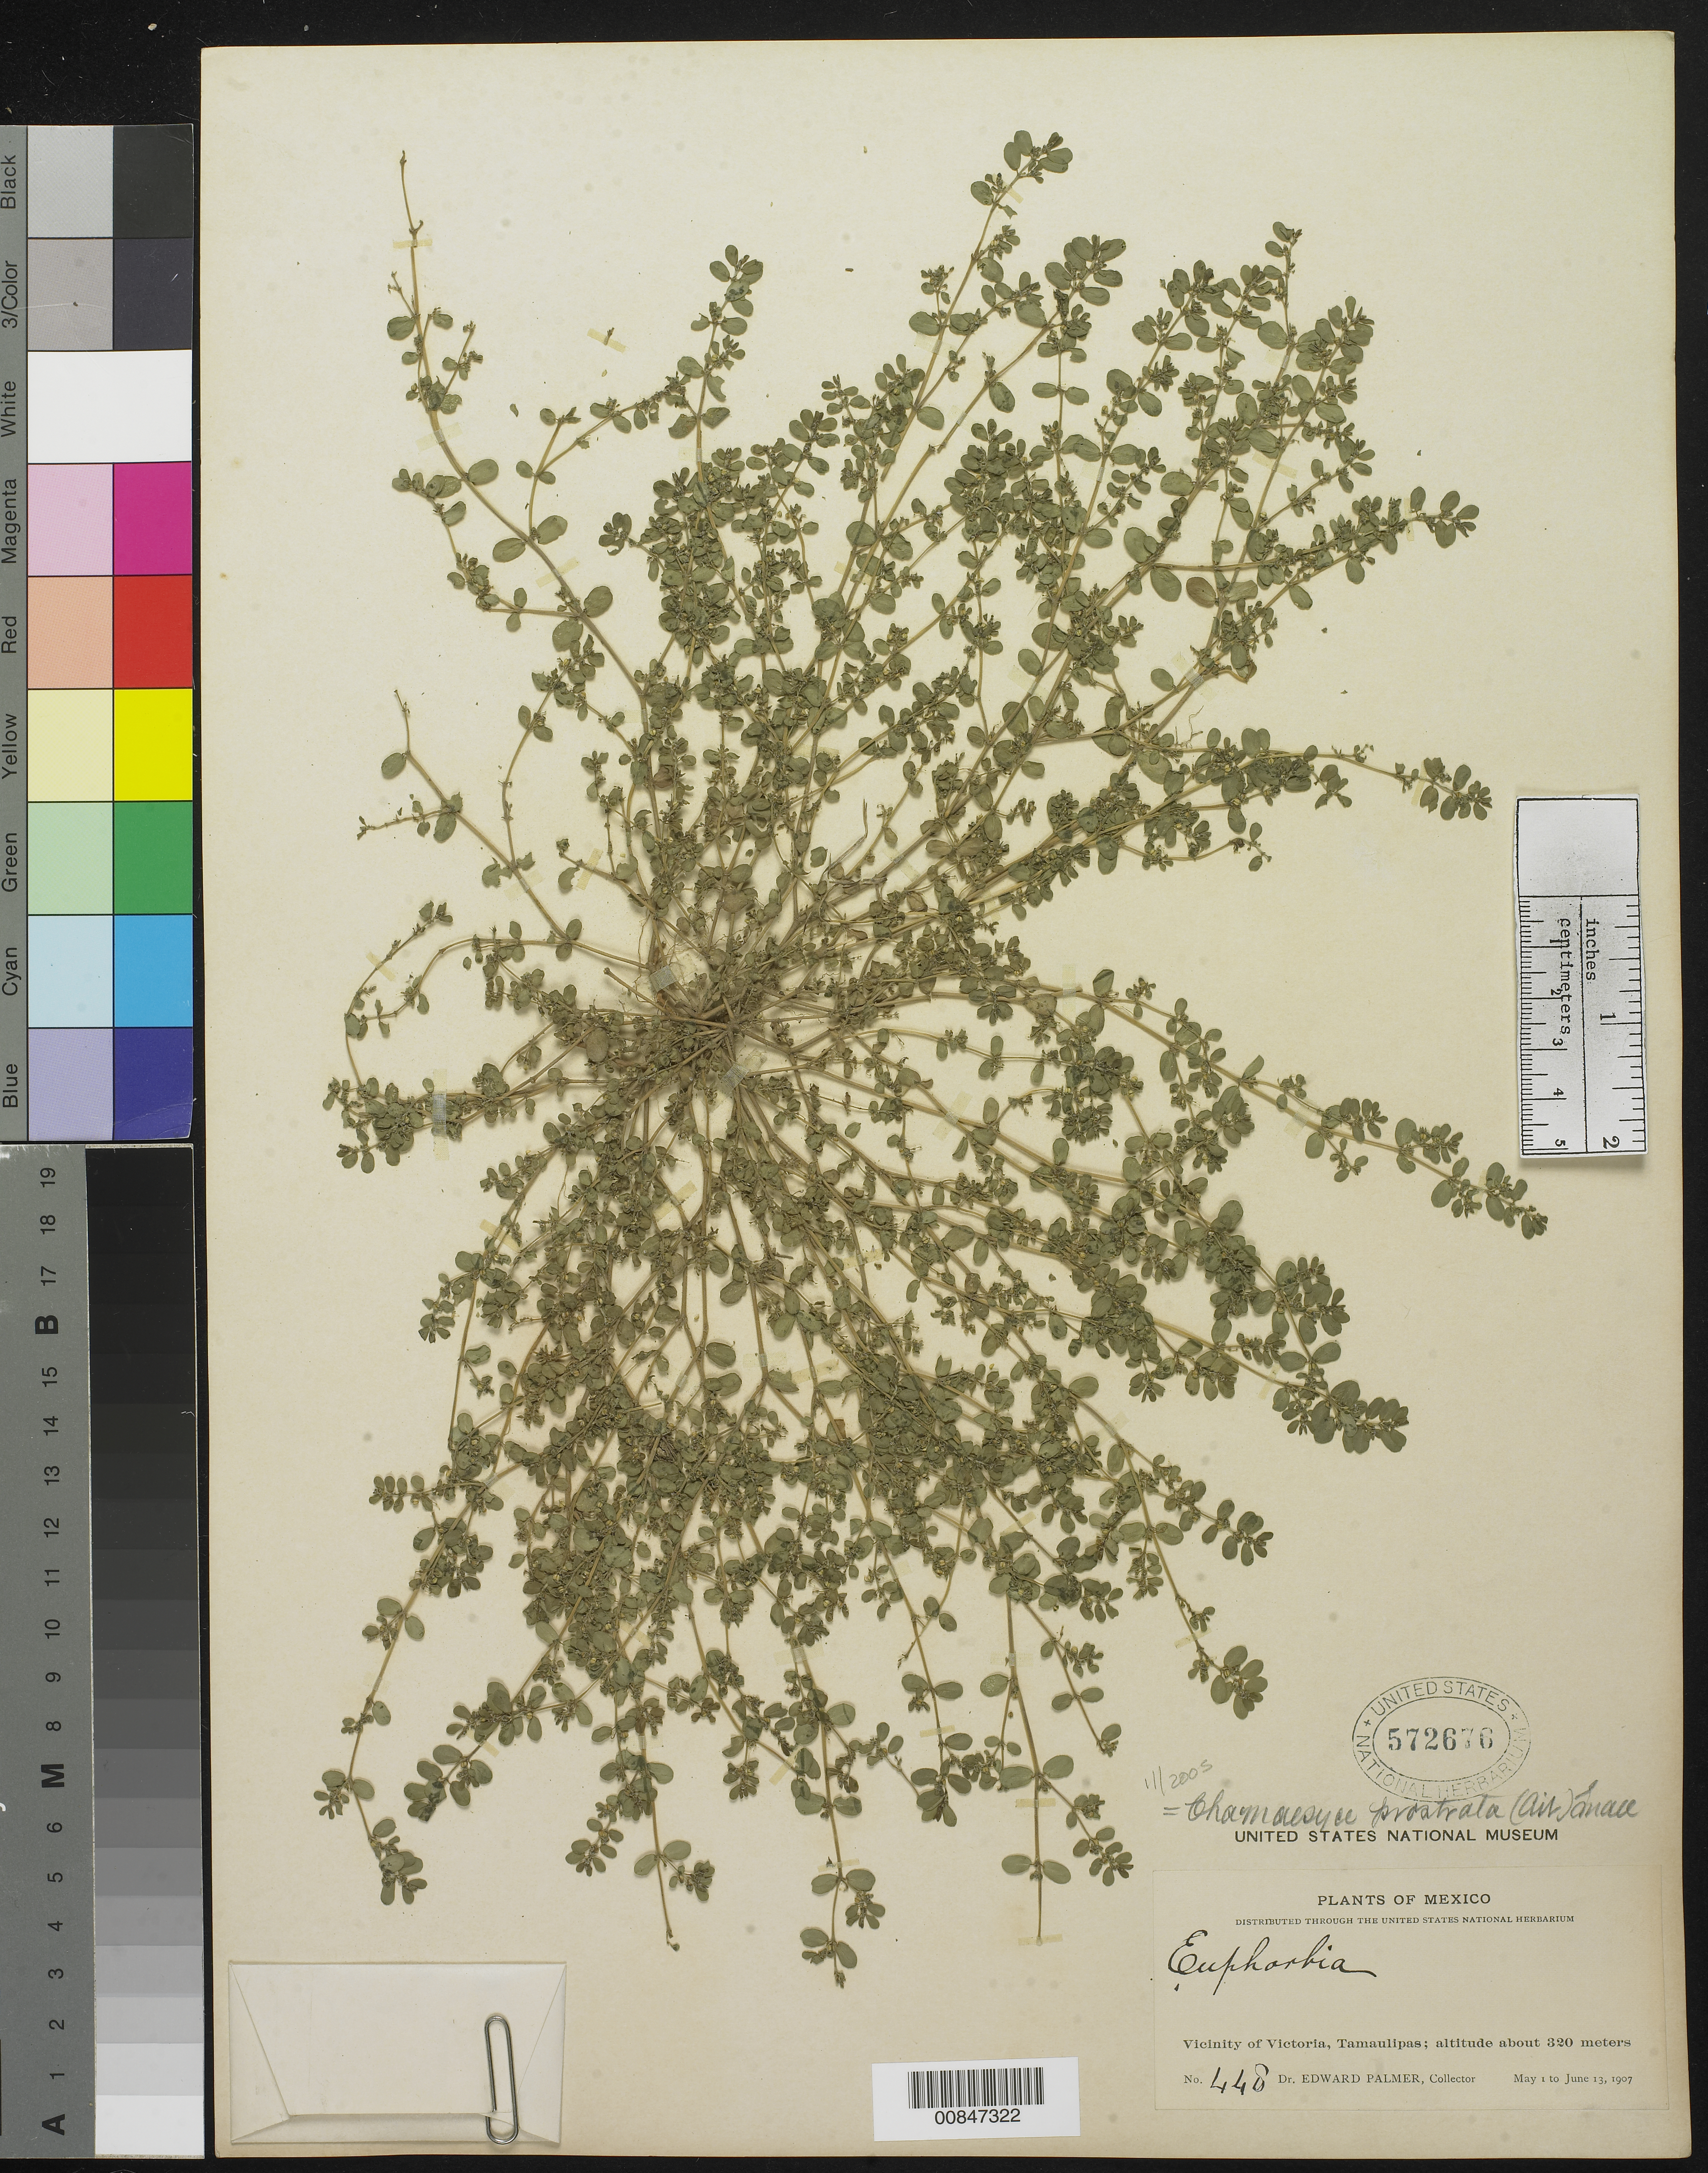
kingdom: Plantae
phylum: Tracheophyta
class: Magnoliopsida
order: Malpighiales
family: Euphorbiaceae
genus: Euphorbia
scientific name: Euphorbia prostrata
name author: Aiton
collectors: E. Palmer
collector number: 448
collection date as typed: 01 May 1907 to 13 Jun 1907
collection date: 1907-05-01/1907-06-13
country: Mexico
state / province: Tamaulipas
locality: Vicinity of Victoria.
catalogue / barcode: US 572676